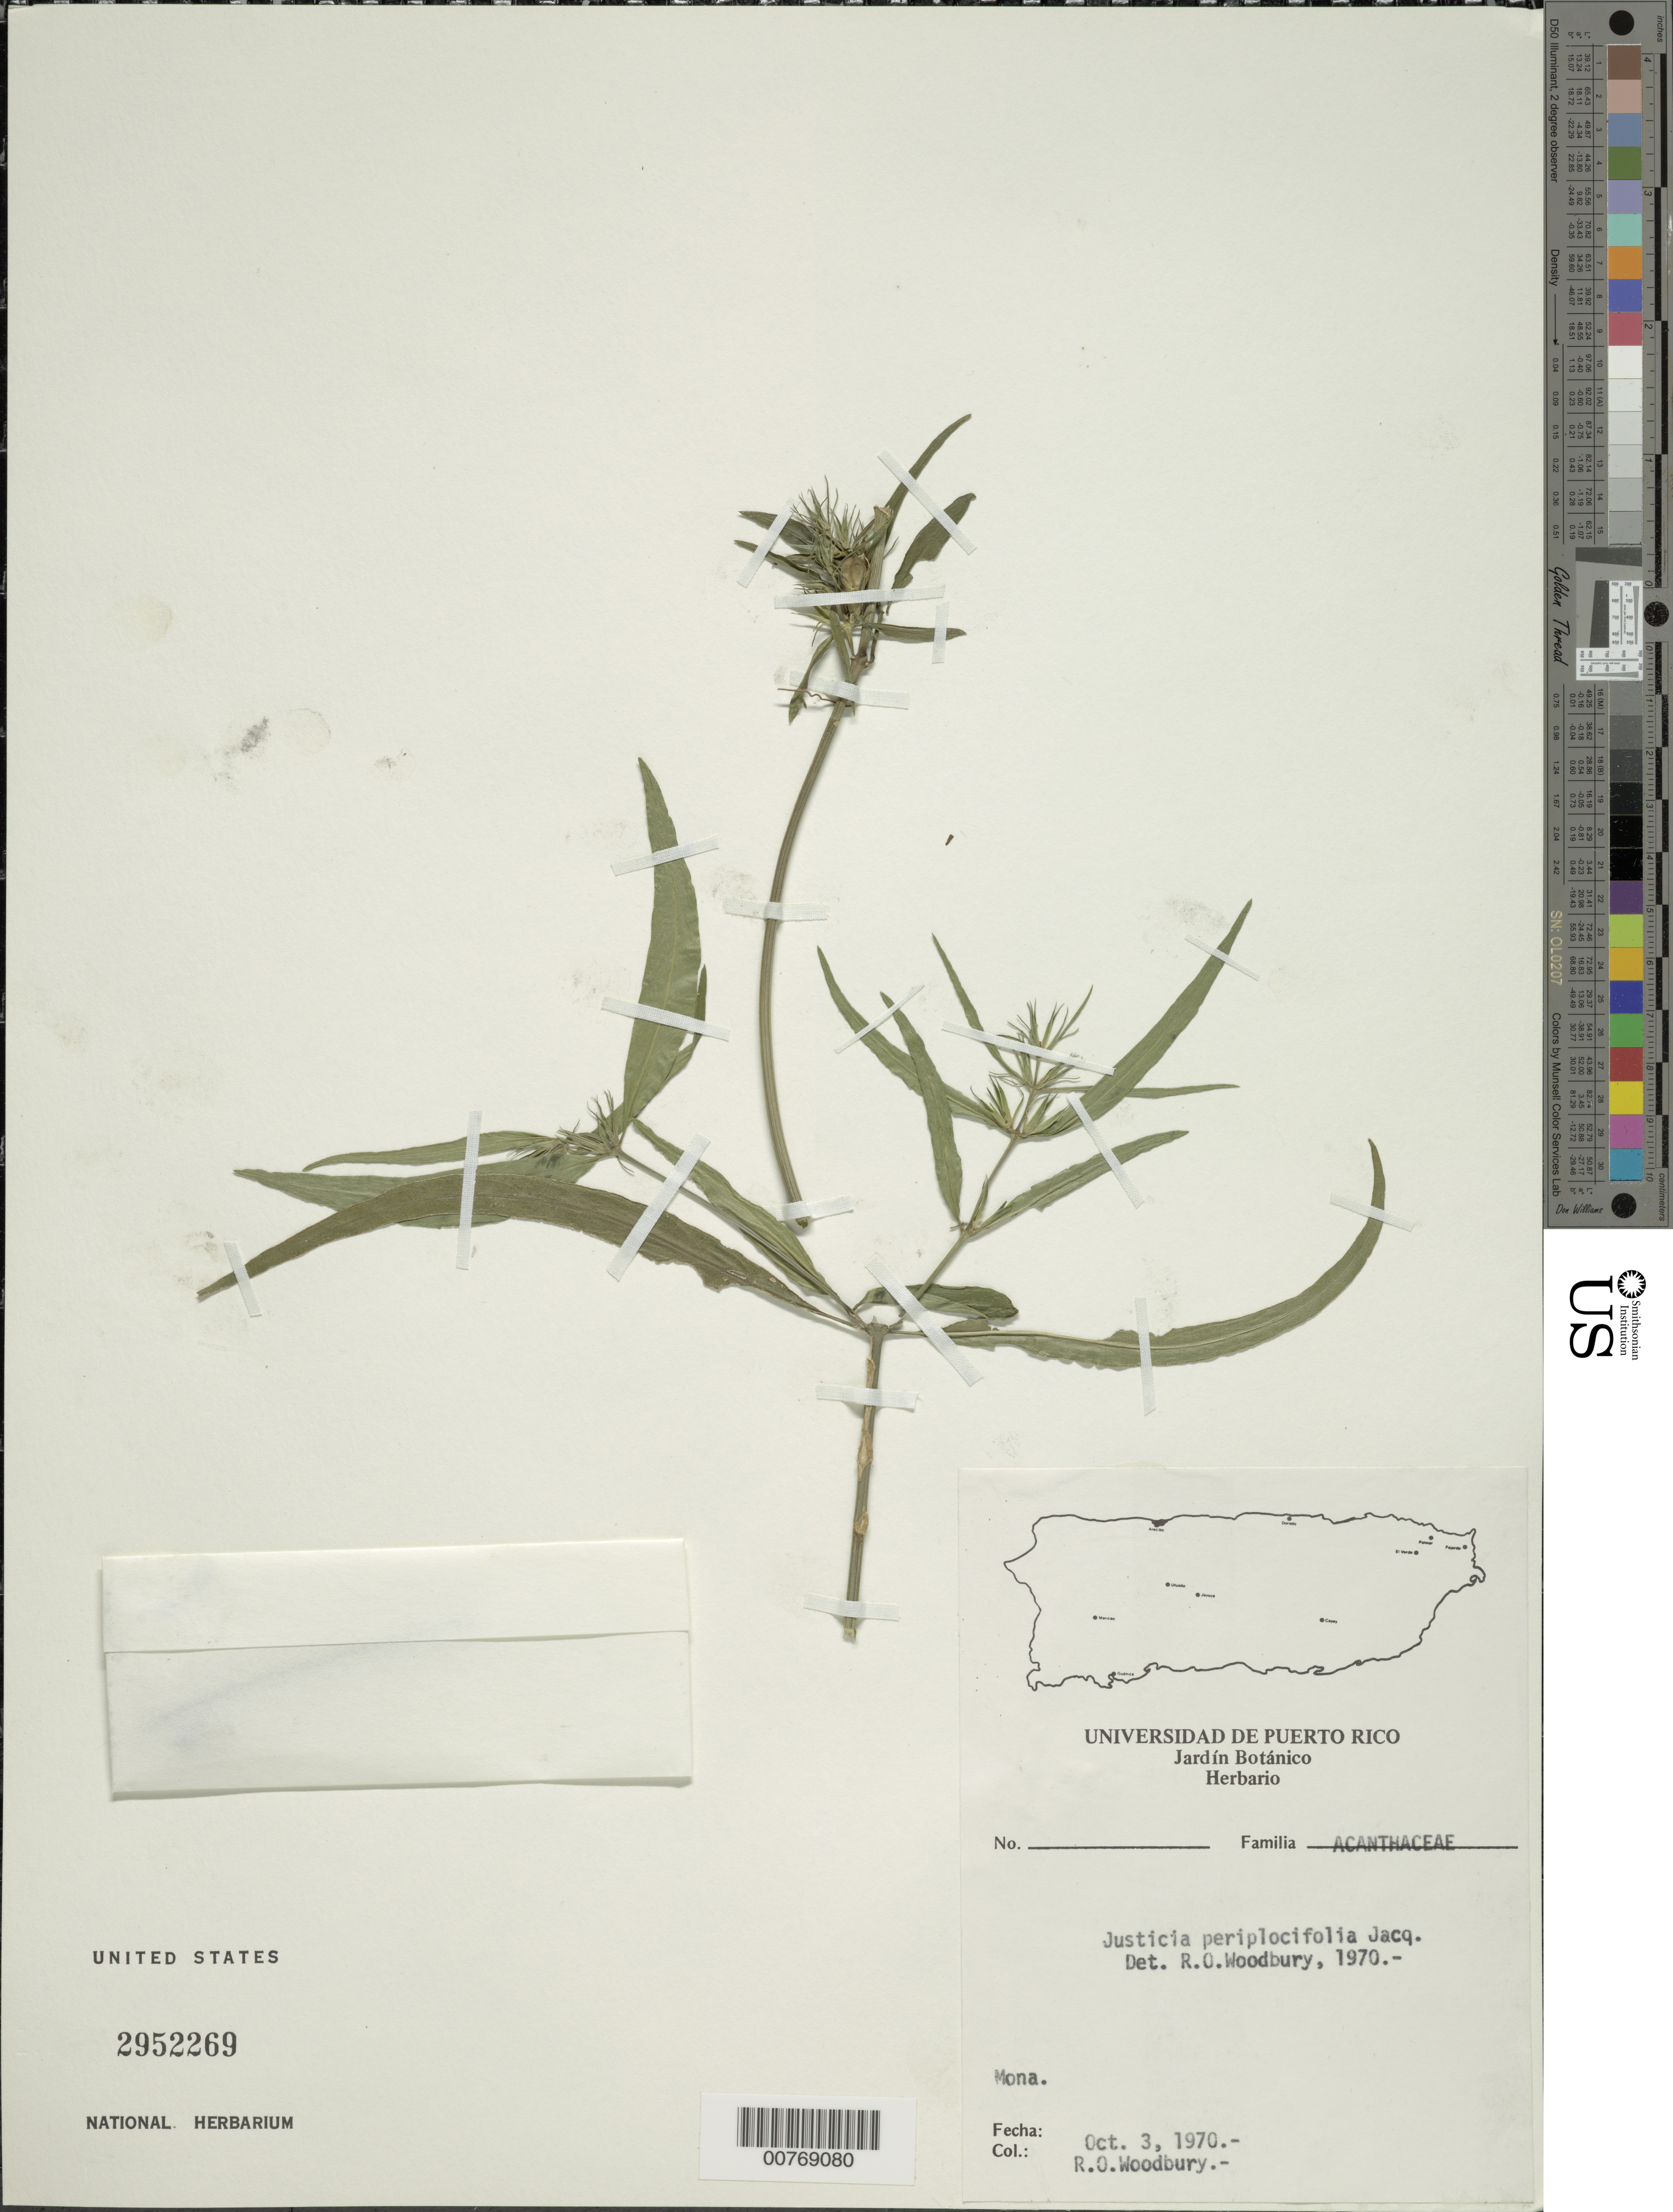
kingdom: Plantae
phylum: Tracheophyta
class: Magnoliopsida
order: Lamiales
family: Acanthaceae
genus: Justicia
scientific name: Justicia periplocifolia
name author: Jacq.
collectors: R. O. Woodbury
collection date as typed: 03 Oct 1970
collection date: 1970-10-03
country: Puerto Rico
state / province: Mayaguëz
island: Mona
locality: Mona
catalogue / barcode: US 2952269